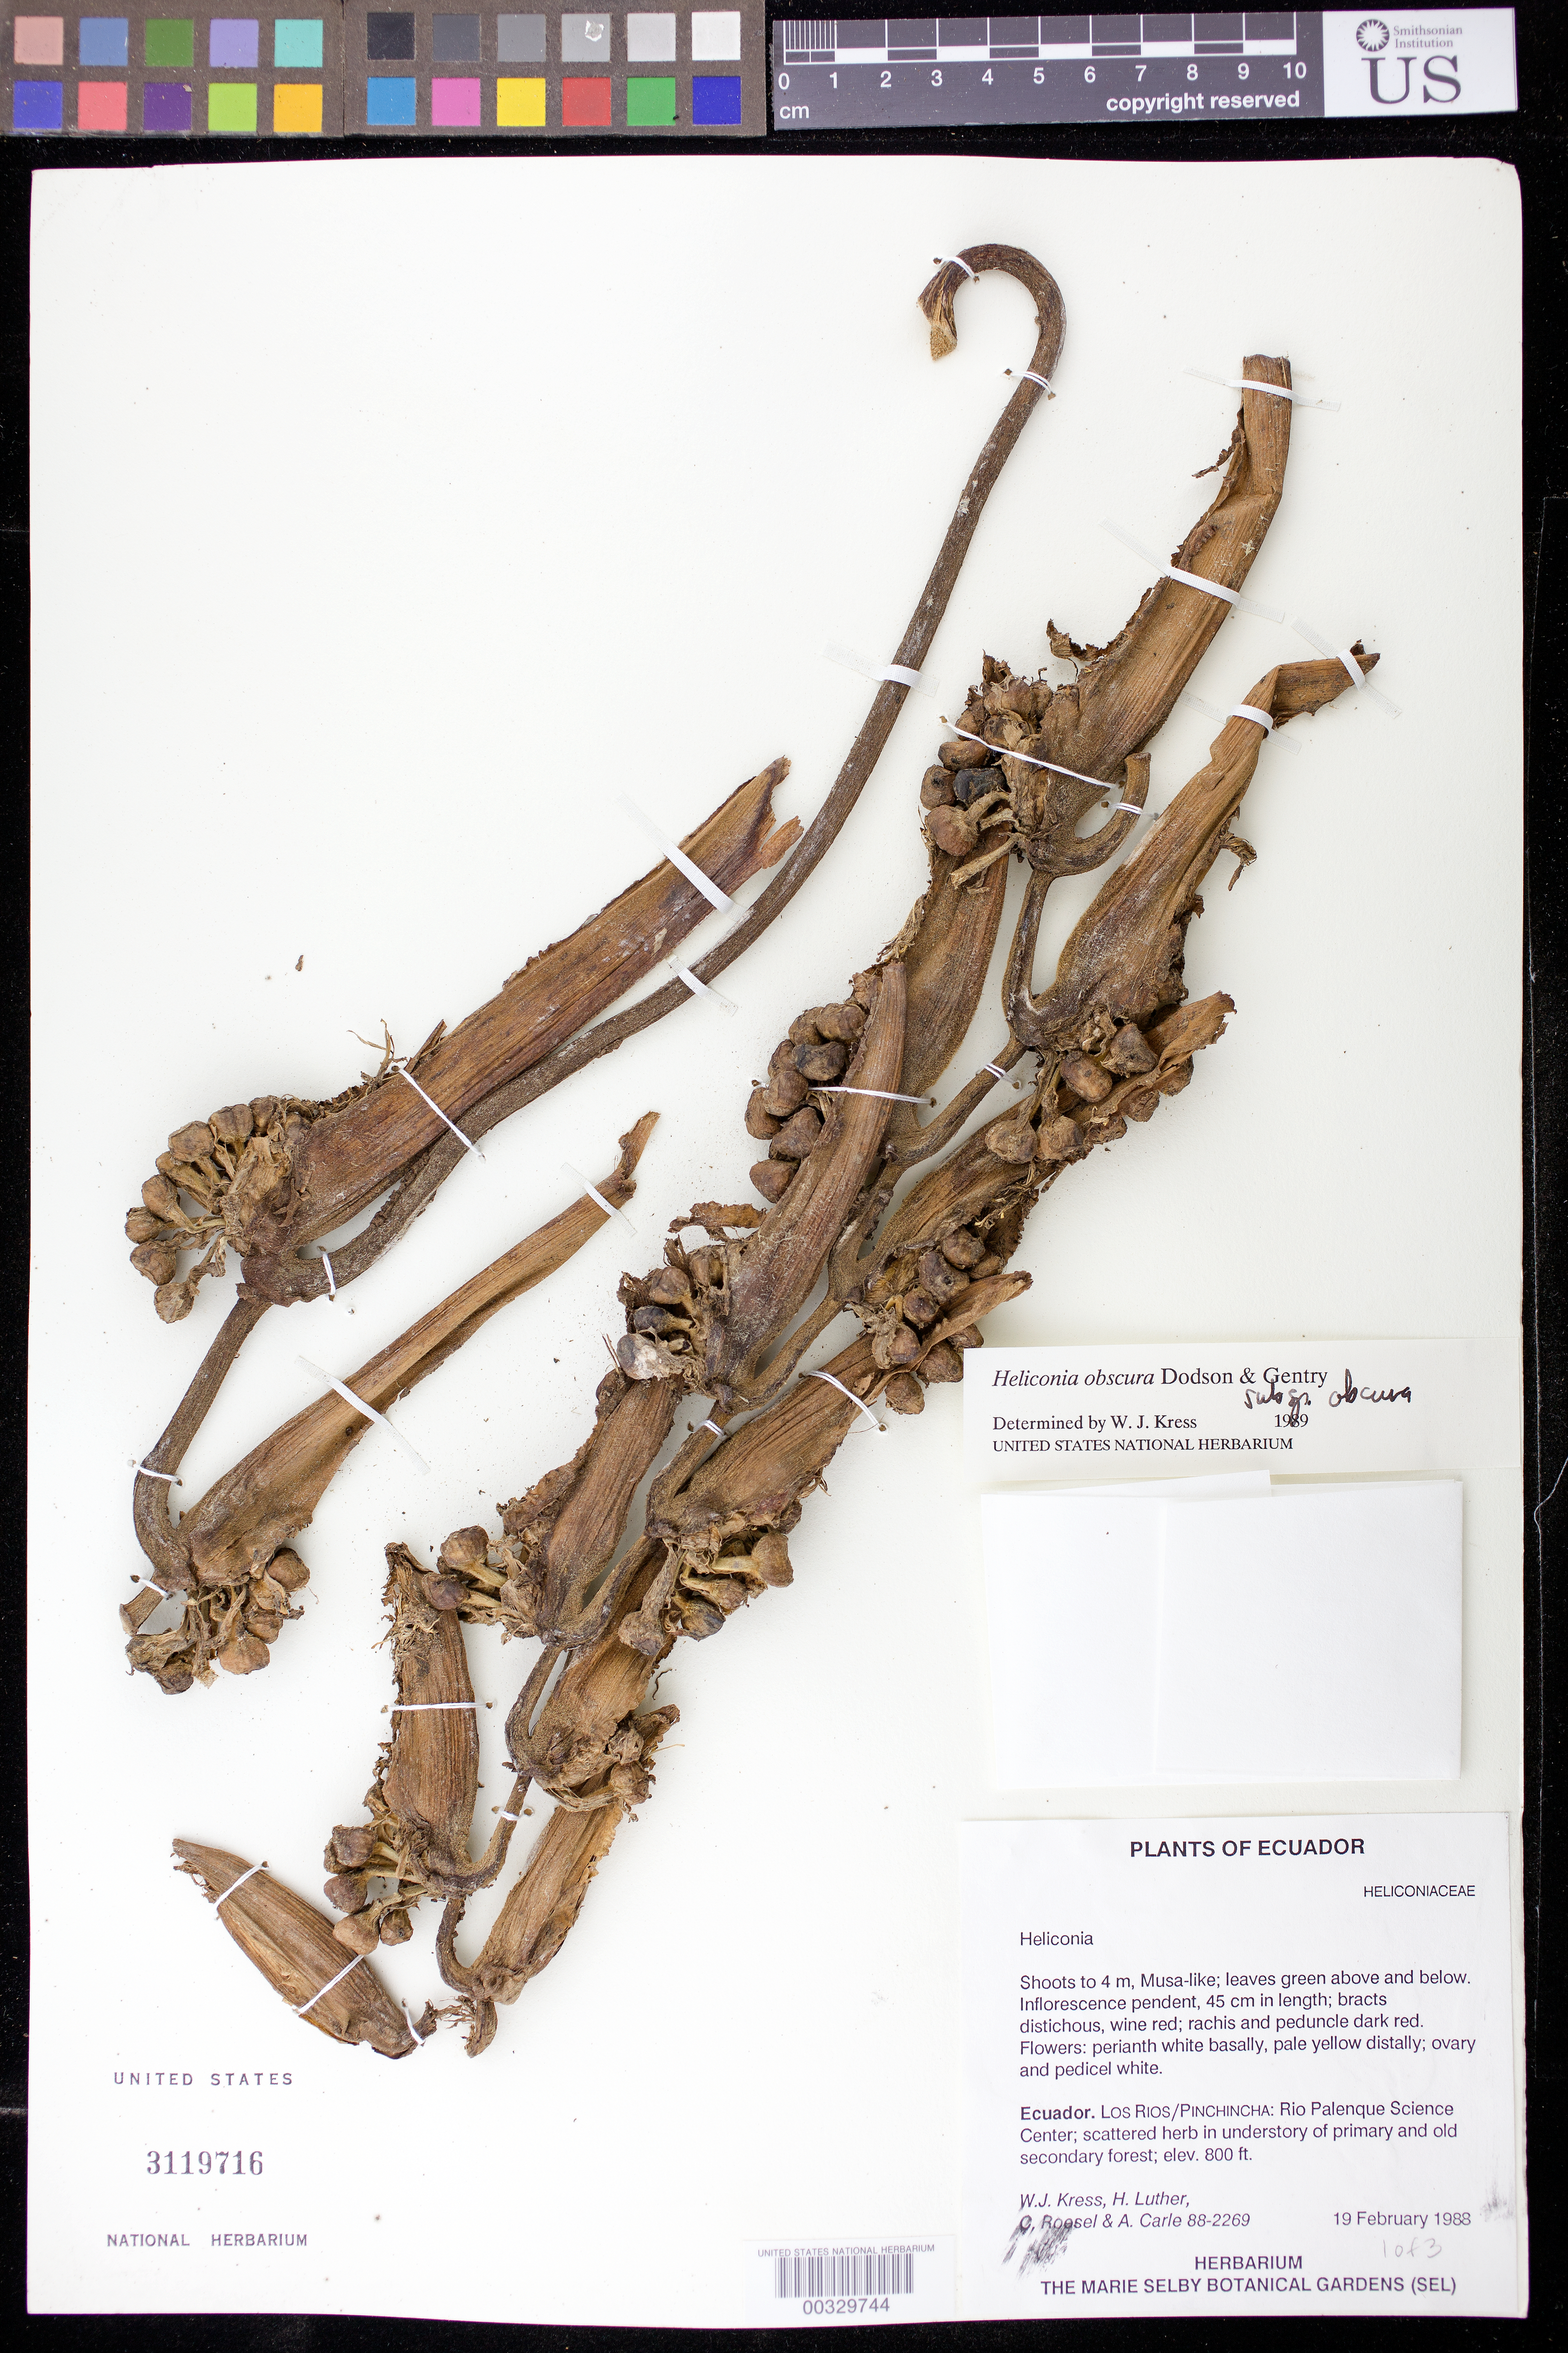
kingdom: Plantae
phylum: Tracheophyta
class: Liliopsida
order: Zingiberales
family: Heliconiaceae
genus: Heliconia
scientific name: Heliconia obscura subsp. obscura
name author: Dodson & Gentry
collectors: W. J. Kress, Harry E. Luther, C. S. Roesel & A. Carle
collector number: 88-2269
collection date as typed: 19 Feb 1988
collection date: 1988-02-19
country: Ecuador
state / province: Los Ríos / Pichincha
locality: Rio palenque science center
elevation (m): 244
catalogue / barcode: US 3119716